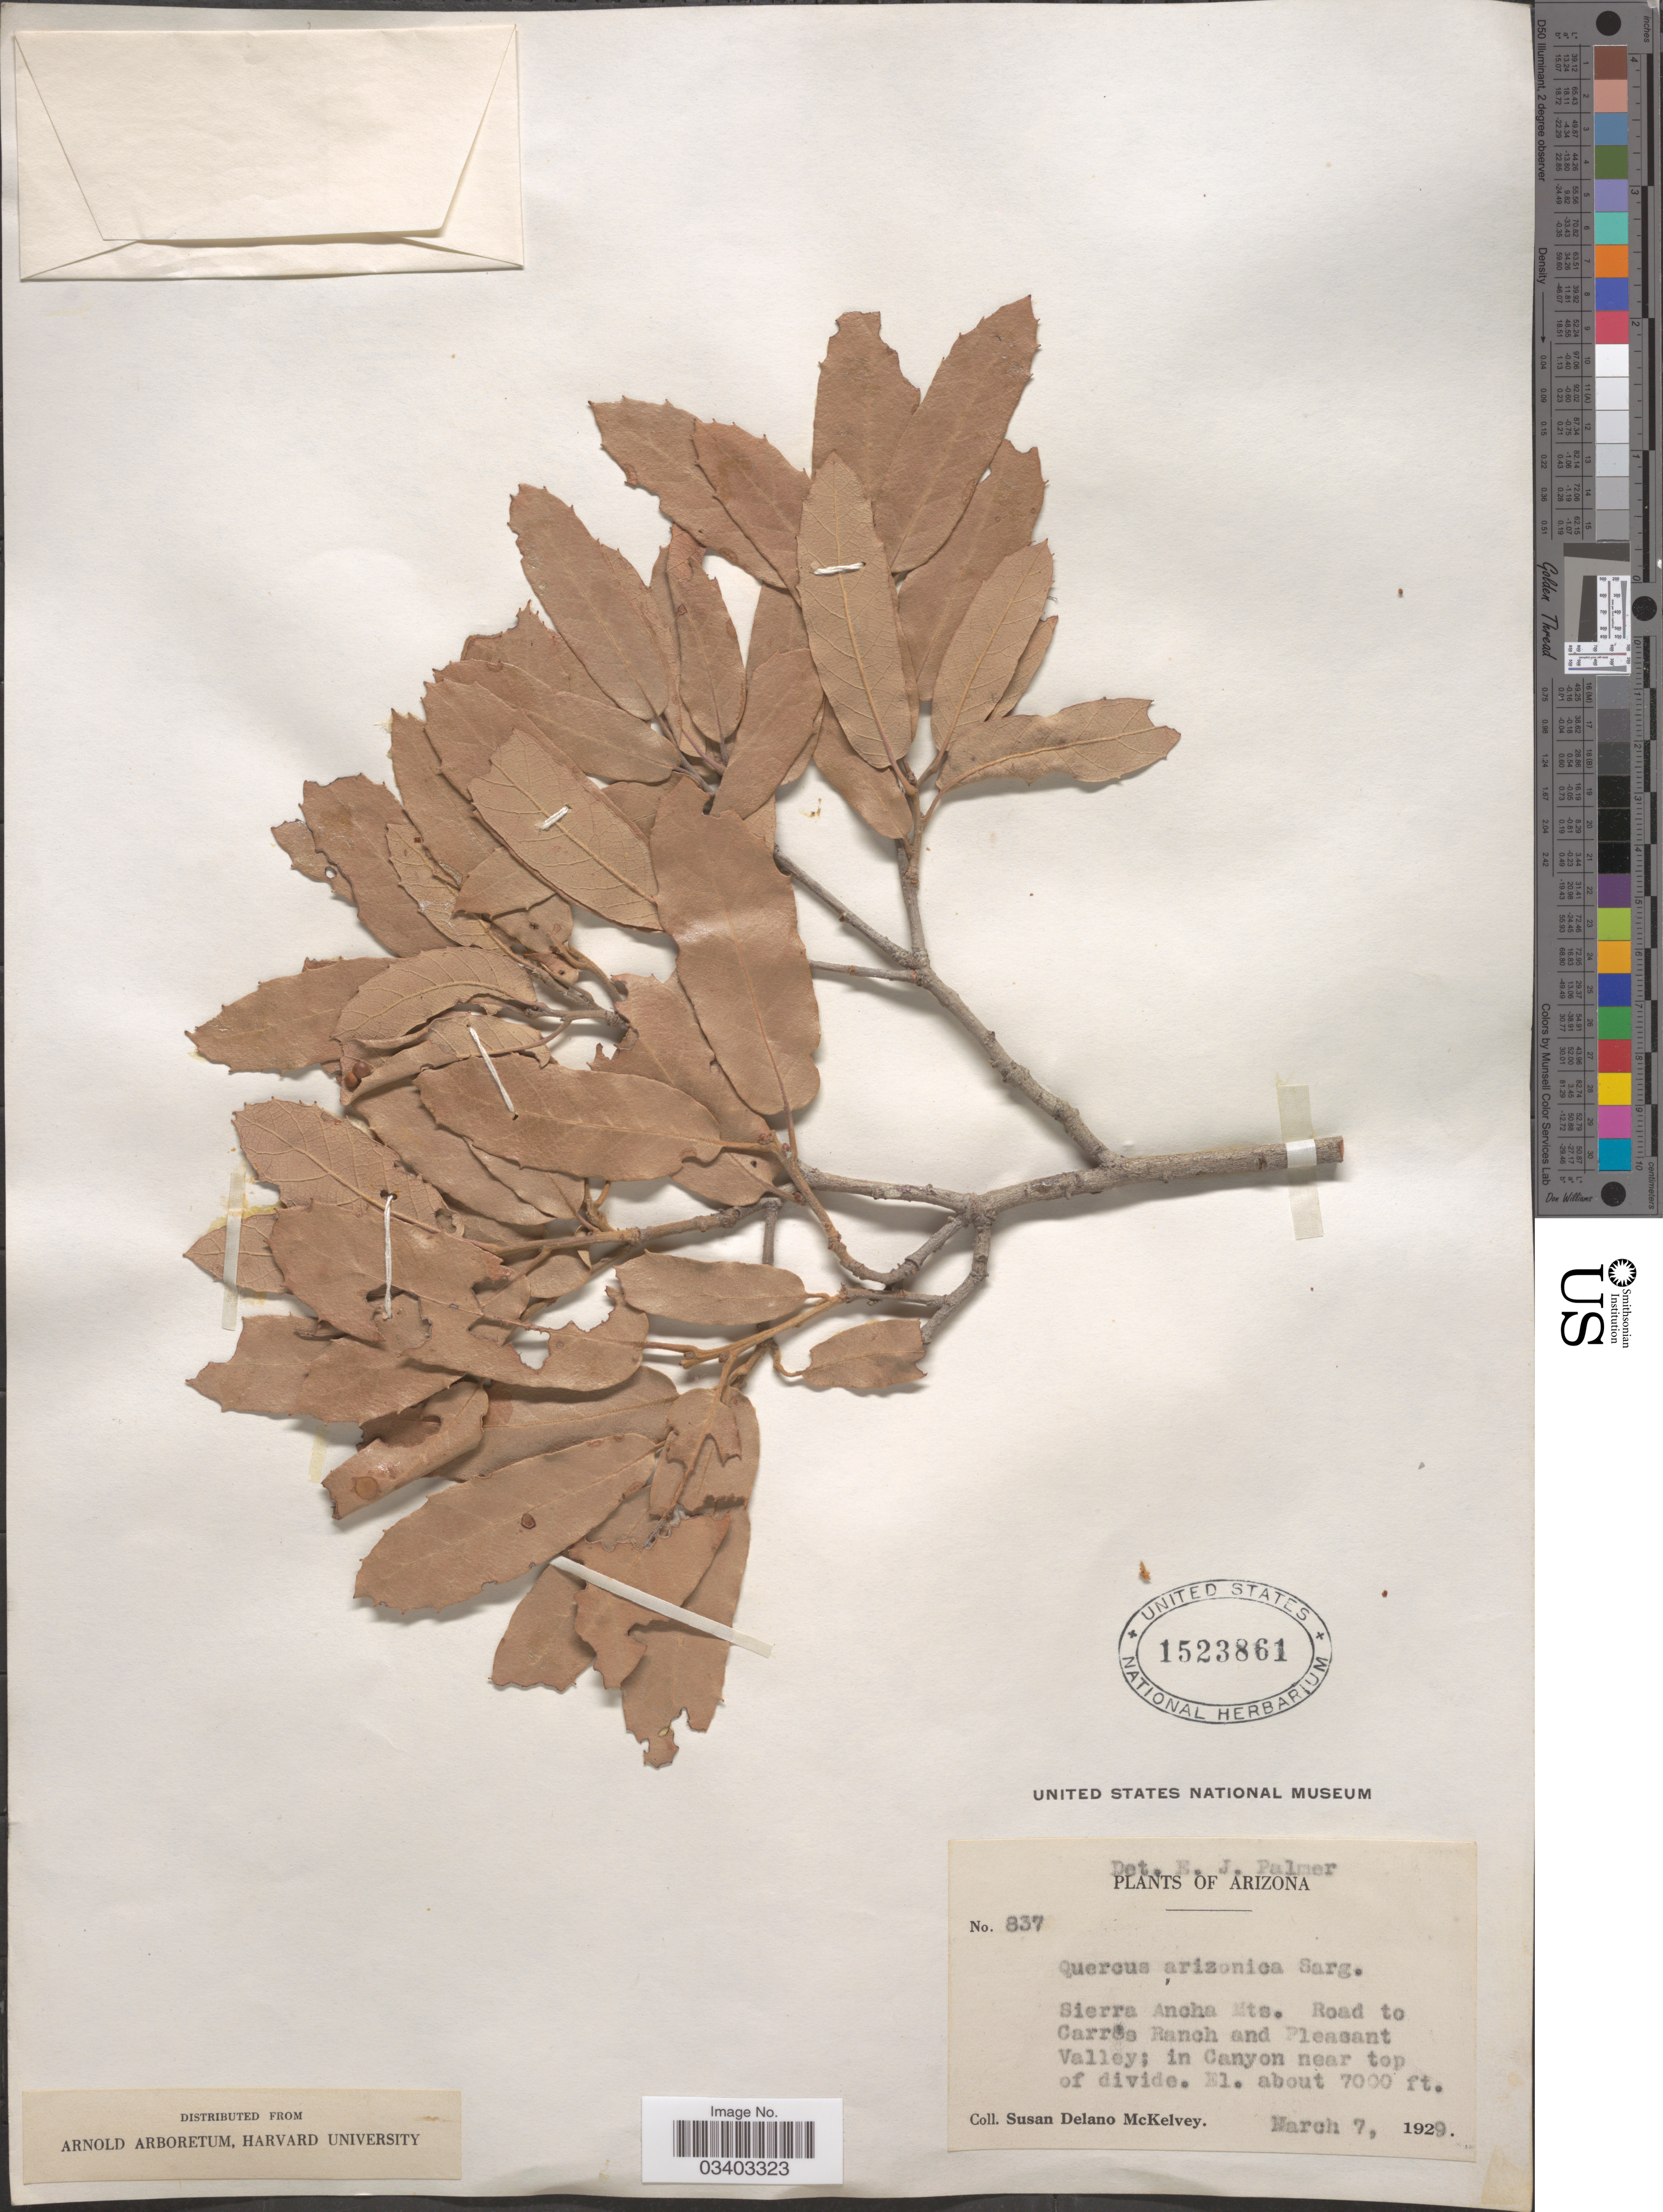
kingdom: Plantae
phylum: Tracheophyta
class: Magnoliopsida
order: Fagales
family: Fagaceae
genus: Quercus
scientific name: Quercus arizonica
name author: Sarg.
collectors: S. A. McKelvey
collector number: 837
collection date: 1929-03-07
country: United States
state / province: Arizona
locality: Sierra Ancha Mts. Road to Carr's Ranch and Pleasant Valley; in Canyon near top of divide.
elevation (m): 2134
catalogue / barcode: US 1523861